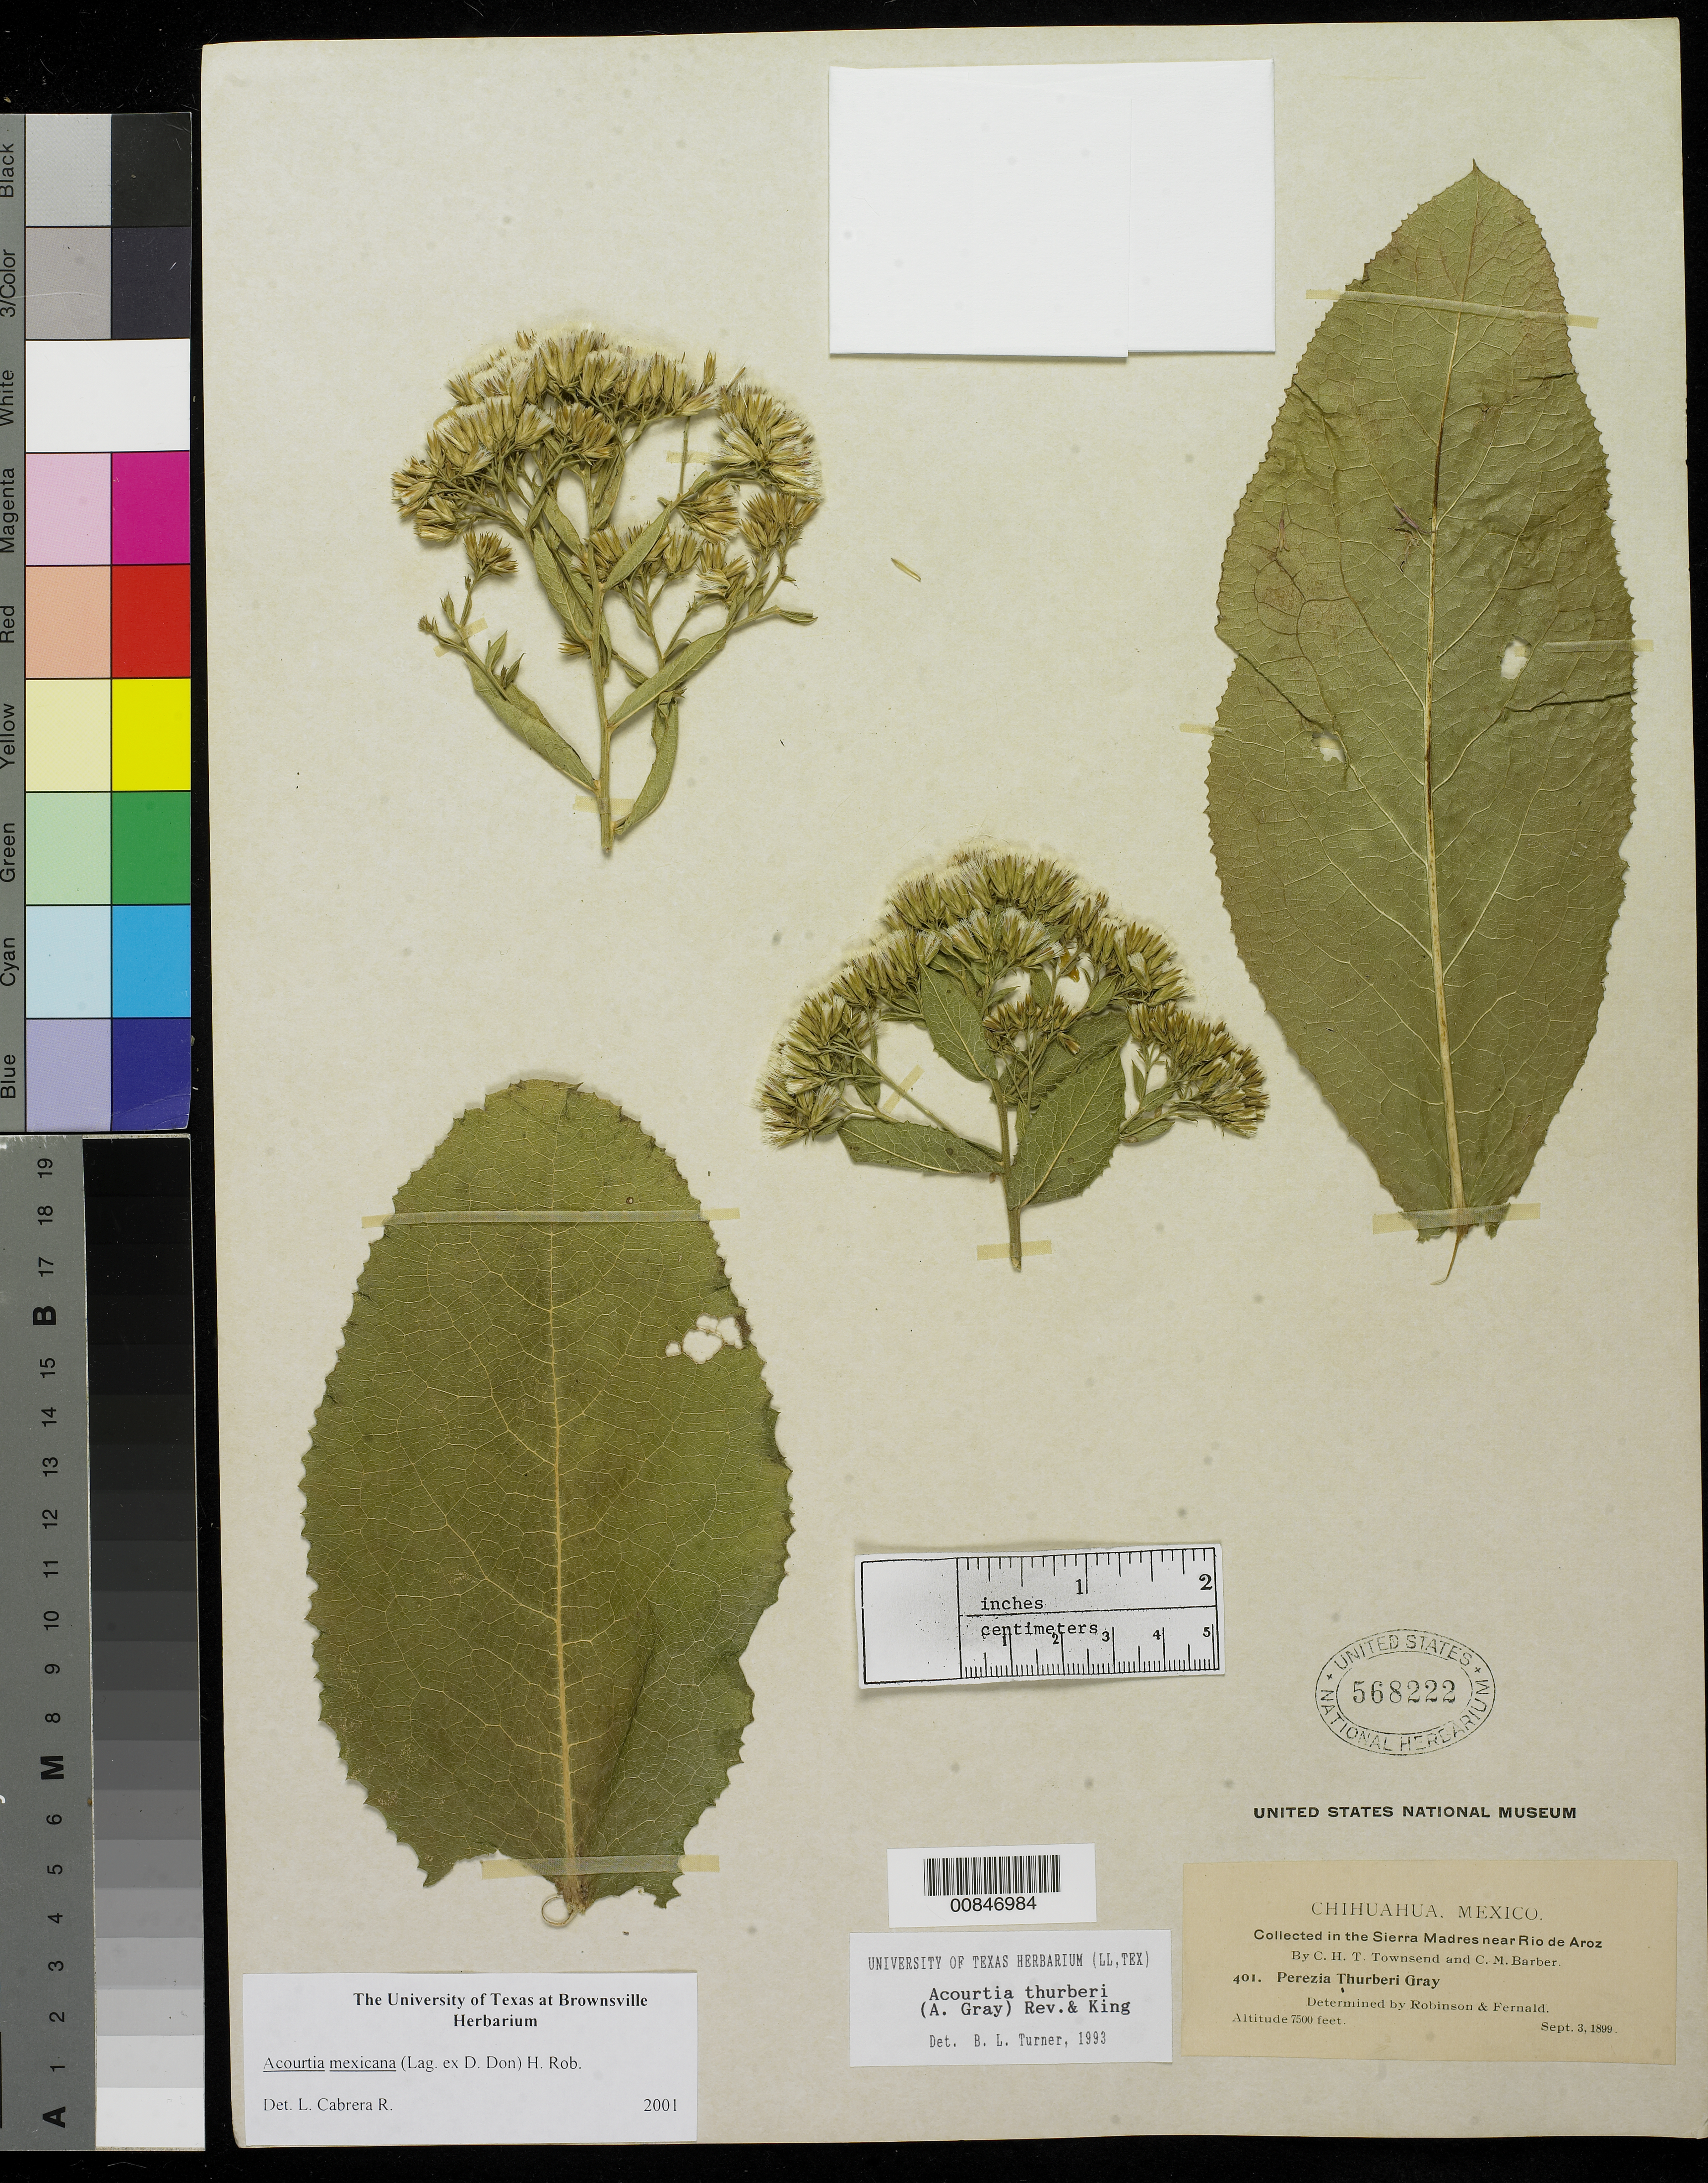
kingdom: Plantae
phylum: Tracheophyta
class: Magnoliopsida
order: Asterales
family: Asteraceae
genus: Acourtia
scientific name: Acourtia mexicana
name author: (Lag. ex D. Don) H. Rob.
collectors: C. H. T. Townsend & C. Barber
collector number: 401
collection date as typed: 03 Sep 1899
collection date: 1899-09-03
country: Mexico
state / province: Chihuahua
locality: Sierra Madre near Río de Aroz.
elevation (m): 2286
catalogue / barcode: US 568222